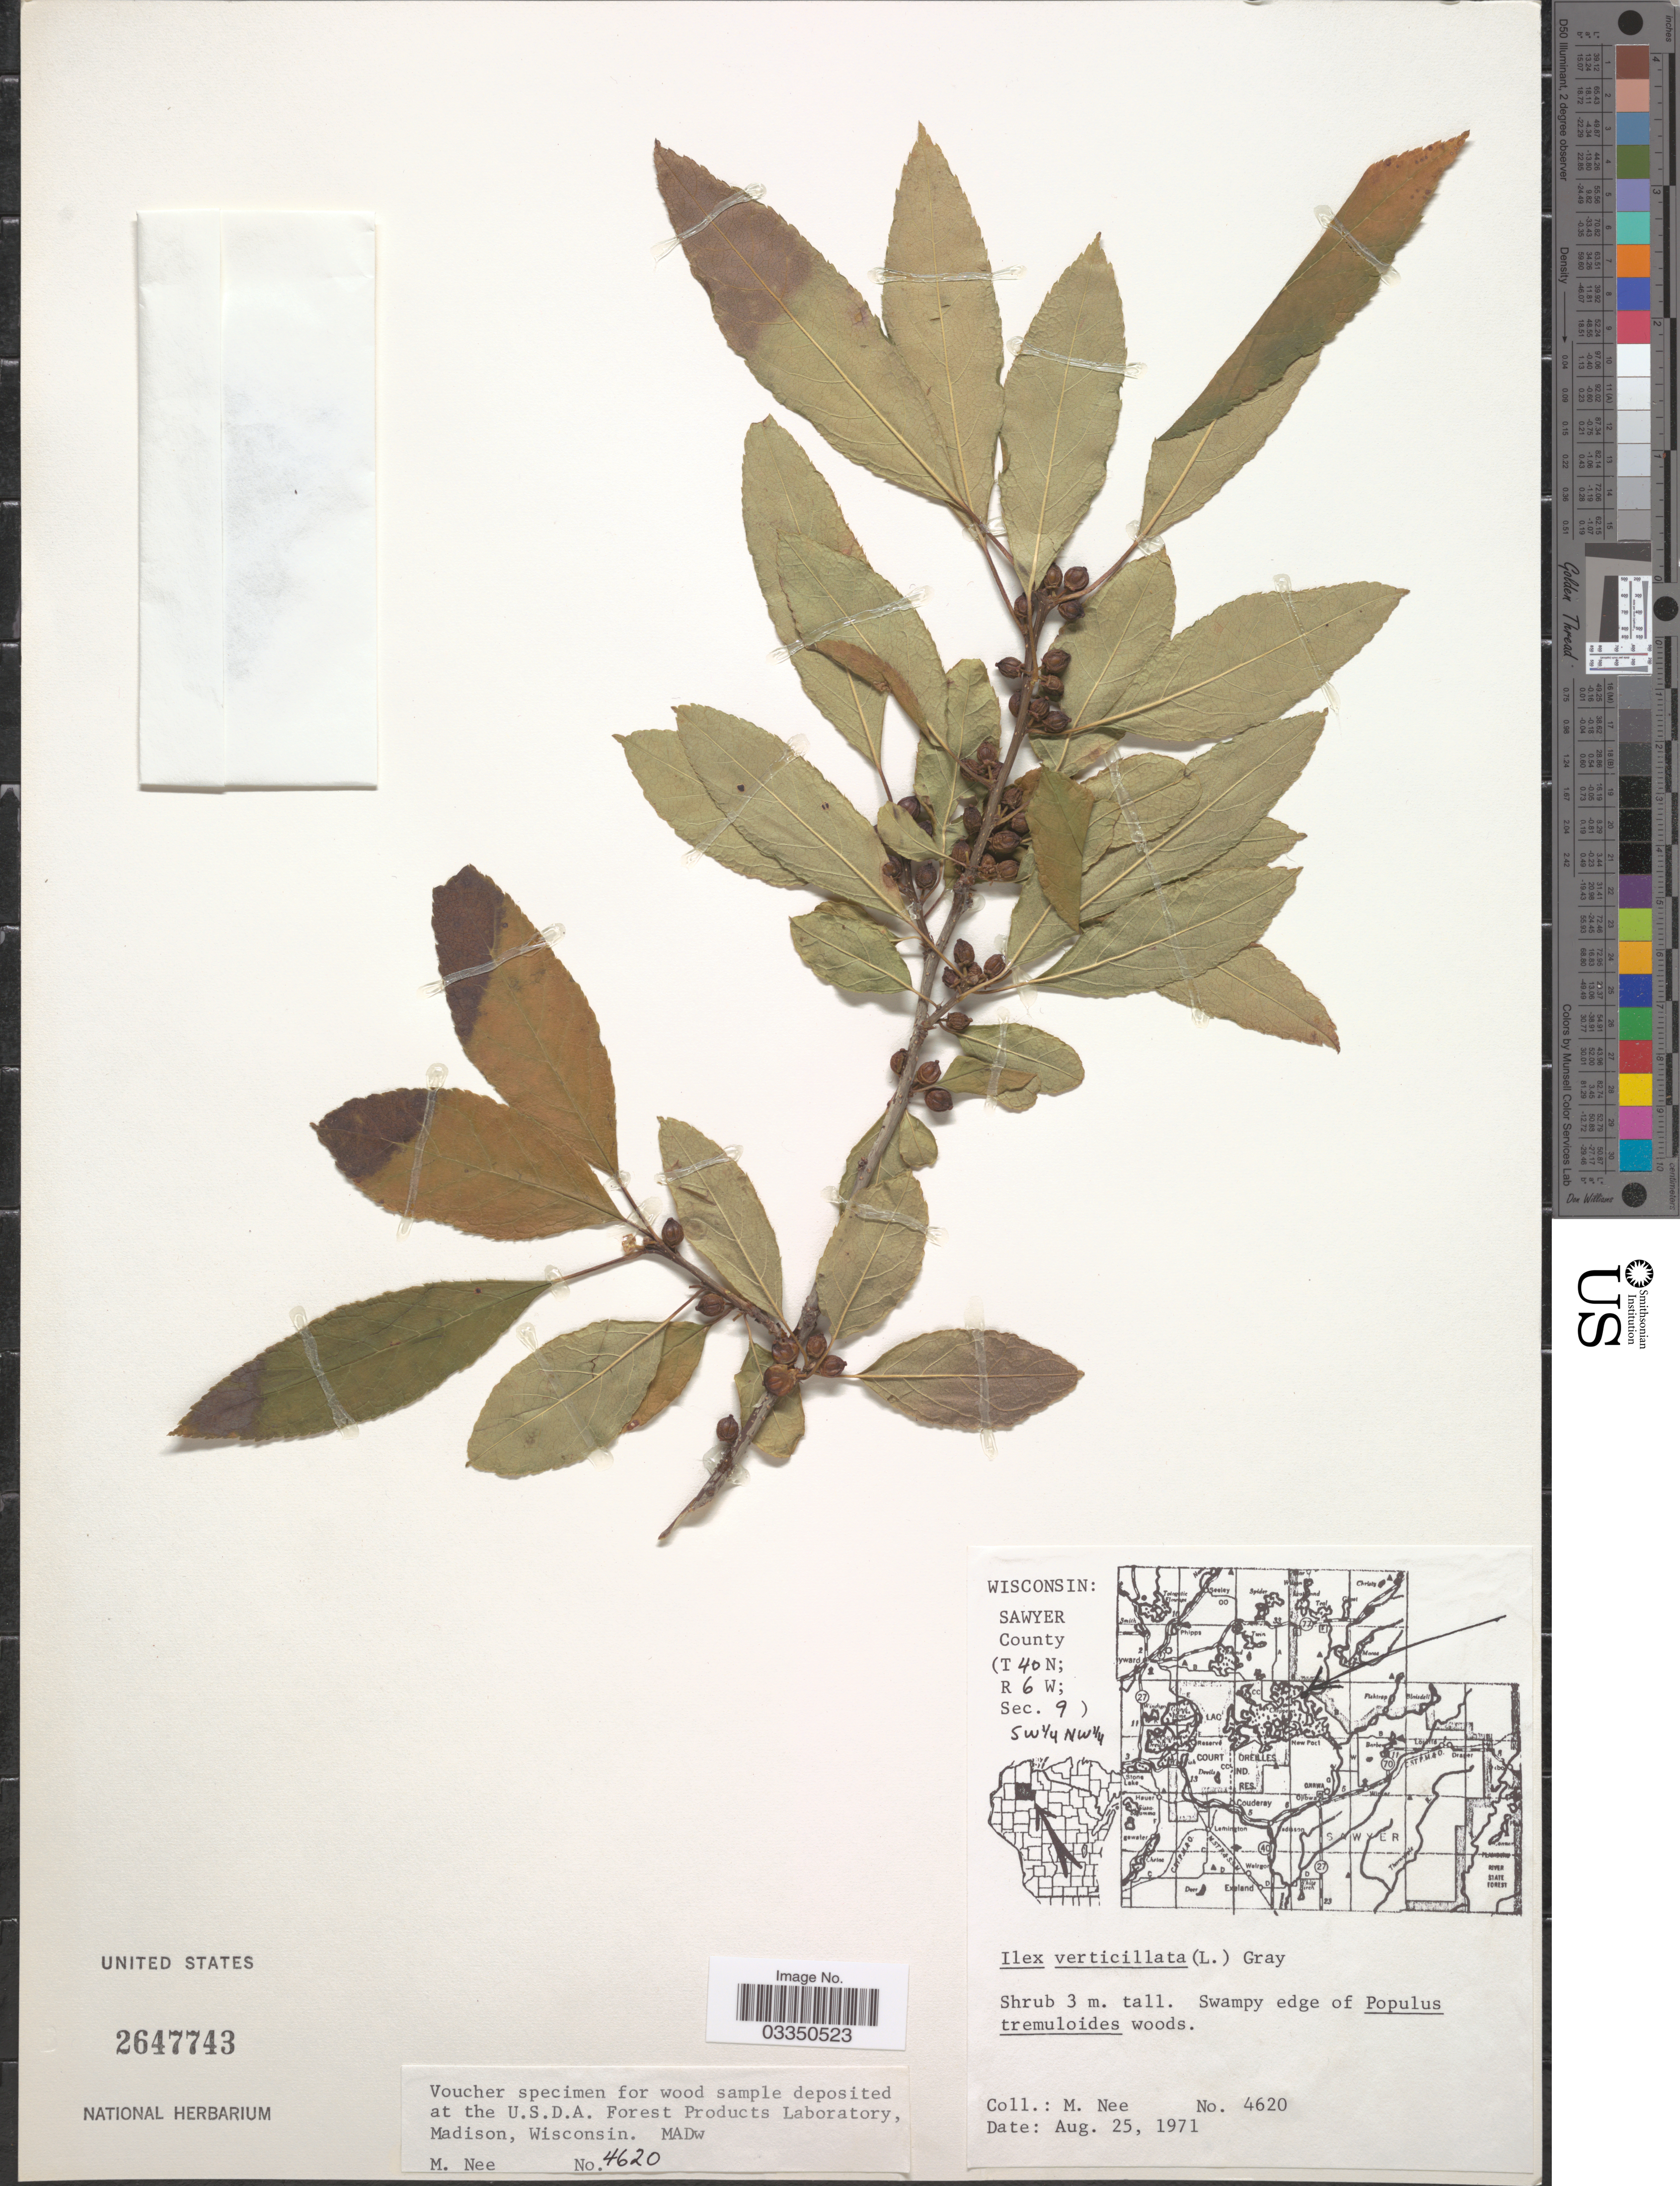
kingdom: Plantae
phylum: Tracheophyta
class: Magnoliopsida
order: Aquifoliales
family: Aquifoliaceae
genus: Ilex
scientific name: Ilex verticillata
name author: (L.) A. Gray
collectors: M. Nee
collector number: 4620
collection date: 1972-08-25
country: United States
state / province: Wisconsin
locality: Sawyer County. (T 40 N; R 6 W; Sec.9) SW ¼ NW ¼.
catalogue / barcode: US 2647743